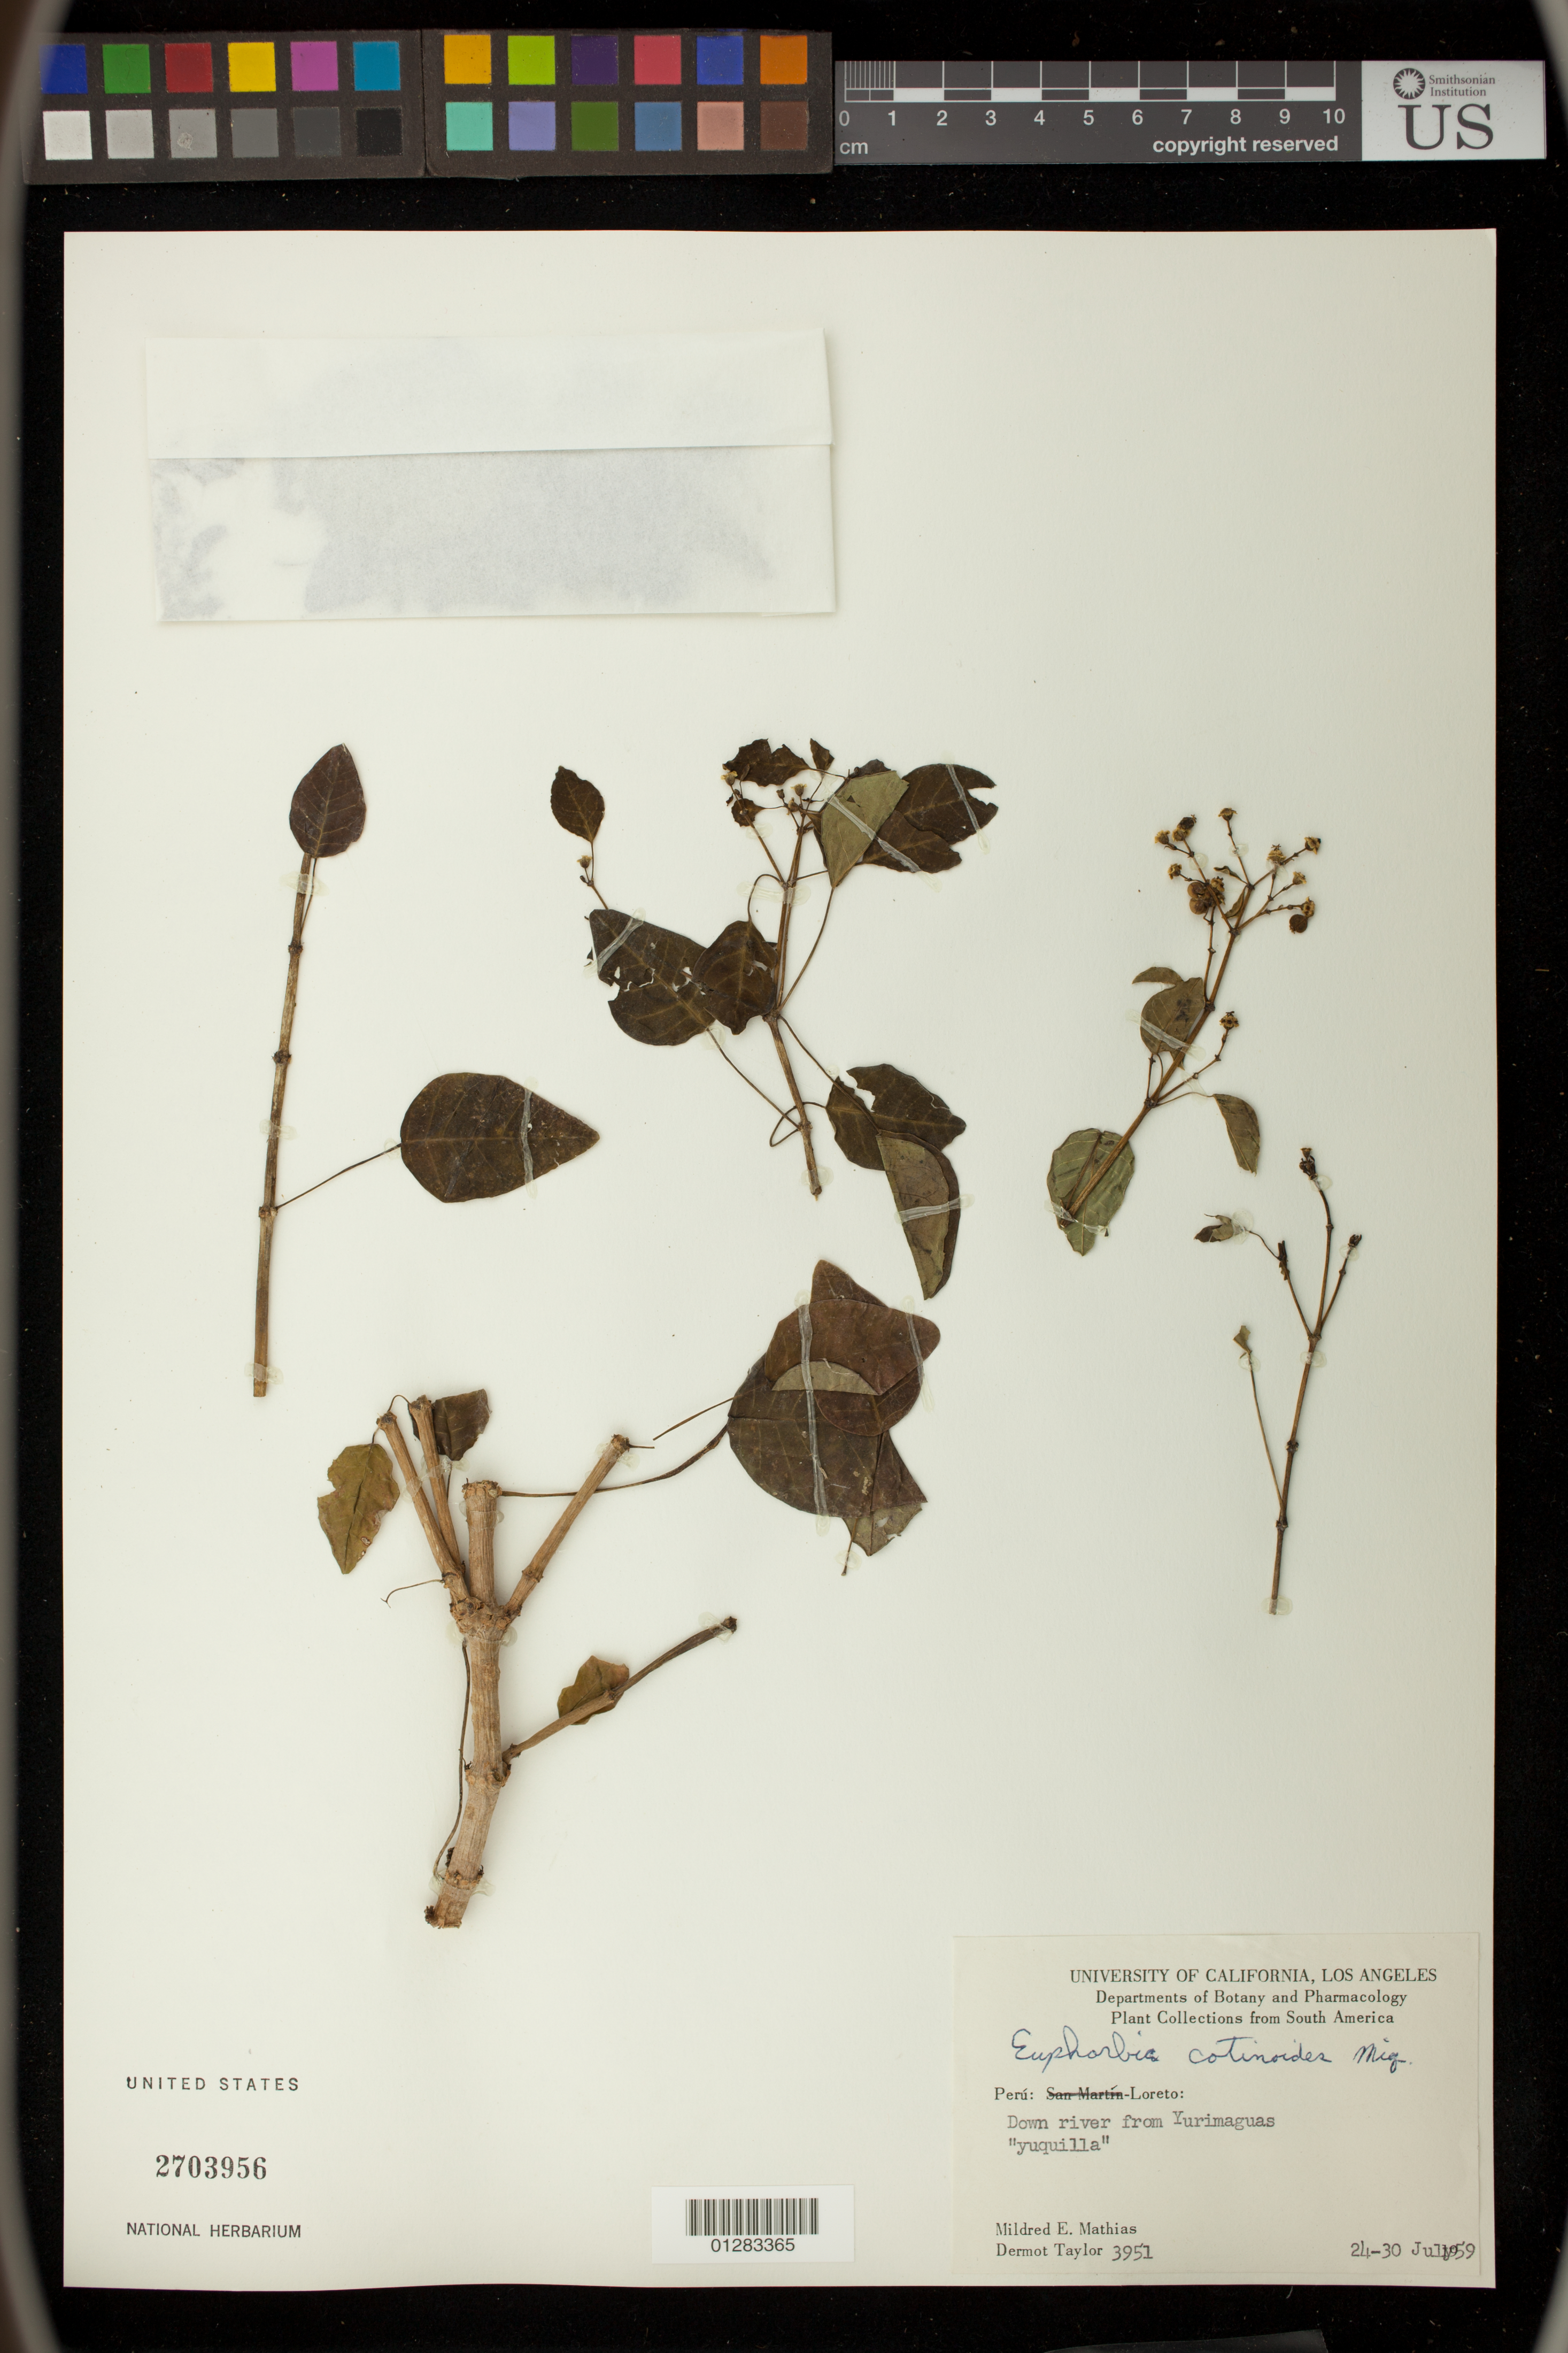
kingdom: Plantae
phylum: Tracheophyta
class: Magnoliopsida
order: Malpighiales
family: Euphorbiaceae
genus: Euphorbia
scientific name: Euphorbia cotinifolia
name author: L.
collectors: M. E. Mathias & D. Taylor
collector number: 3951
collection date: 1959-07-24/1959-07-30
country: Peru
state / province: Loreto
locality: Down river from Yurimaguas "yuquilla"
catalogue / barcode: US 2703956